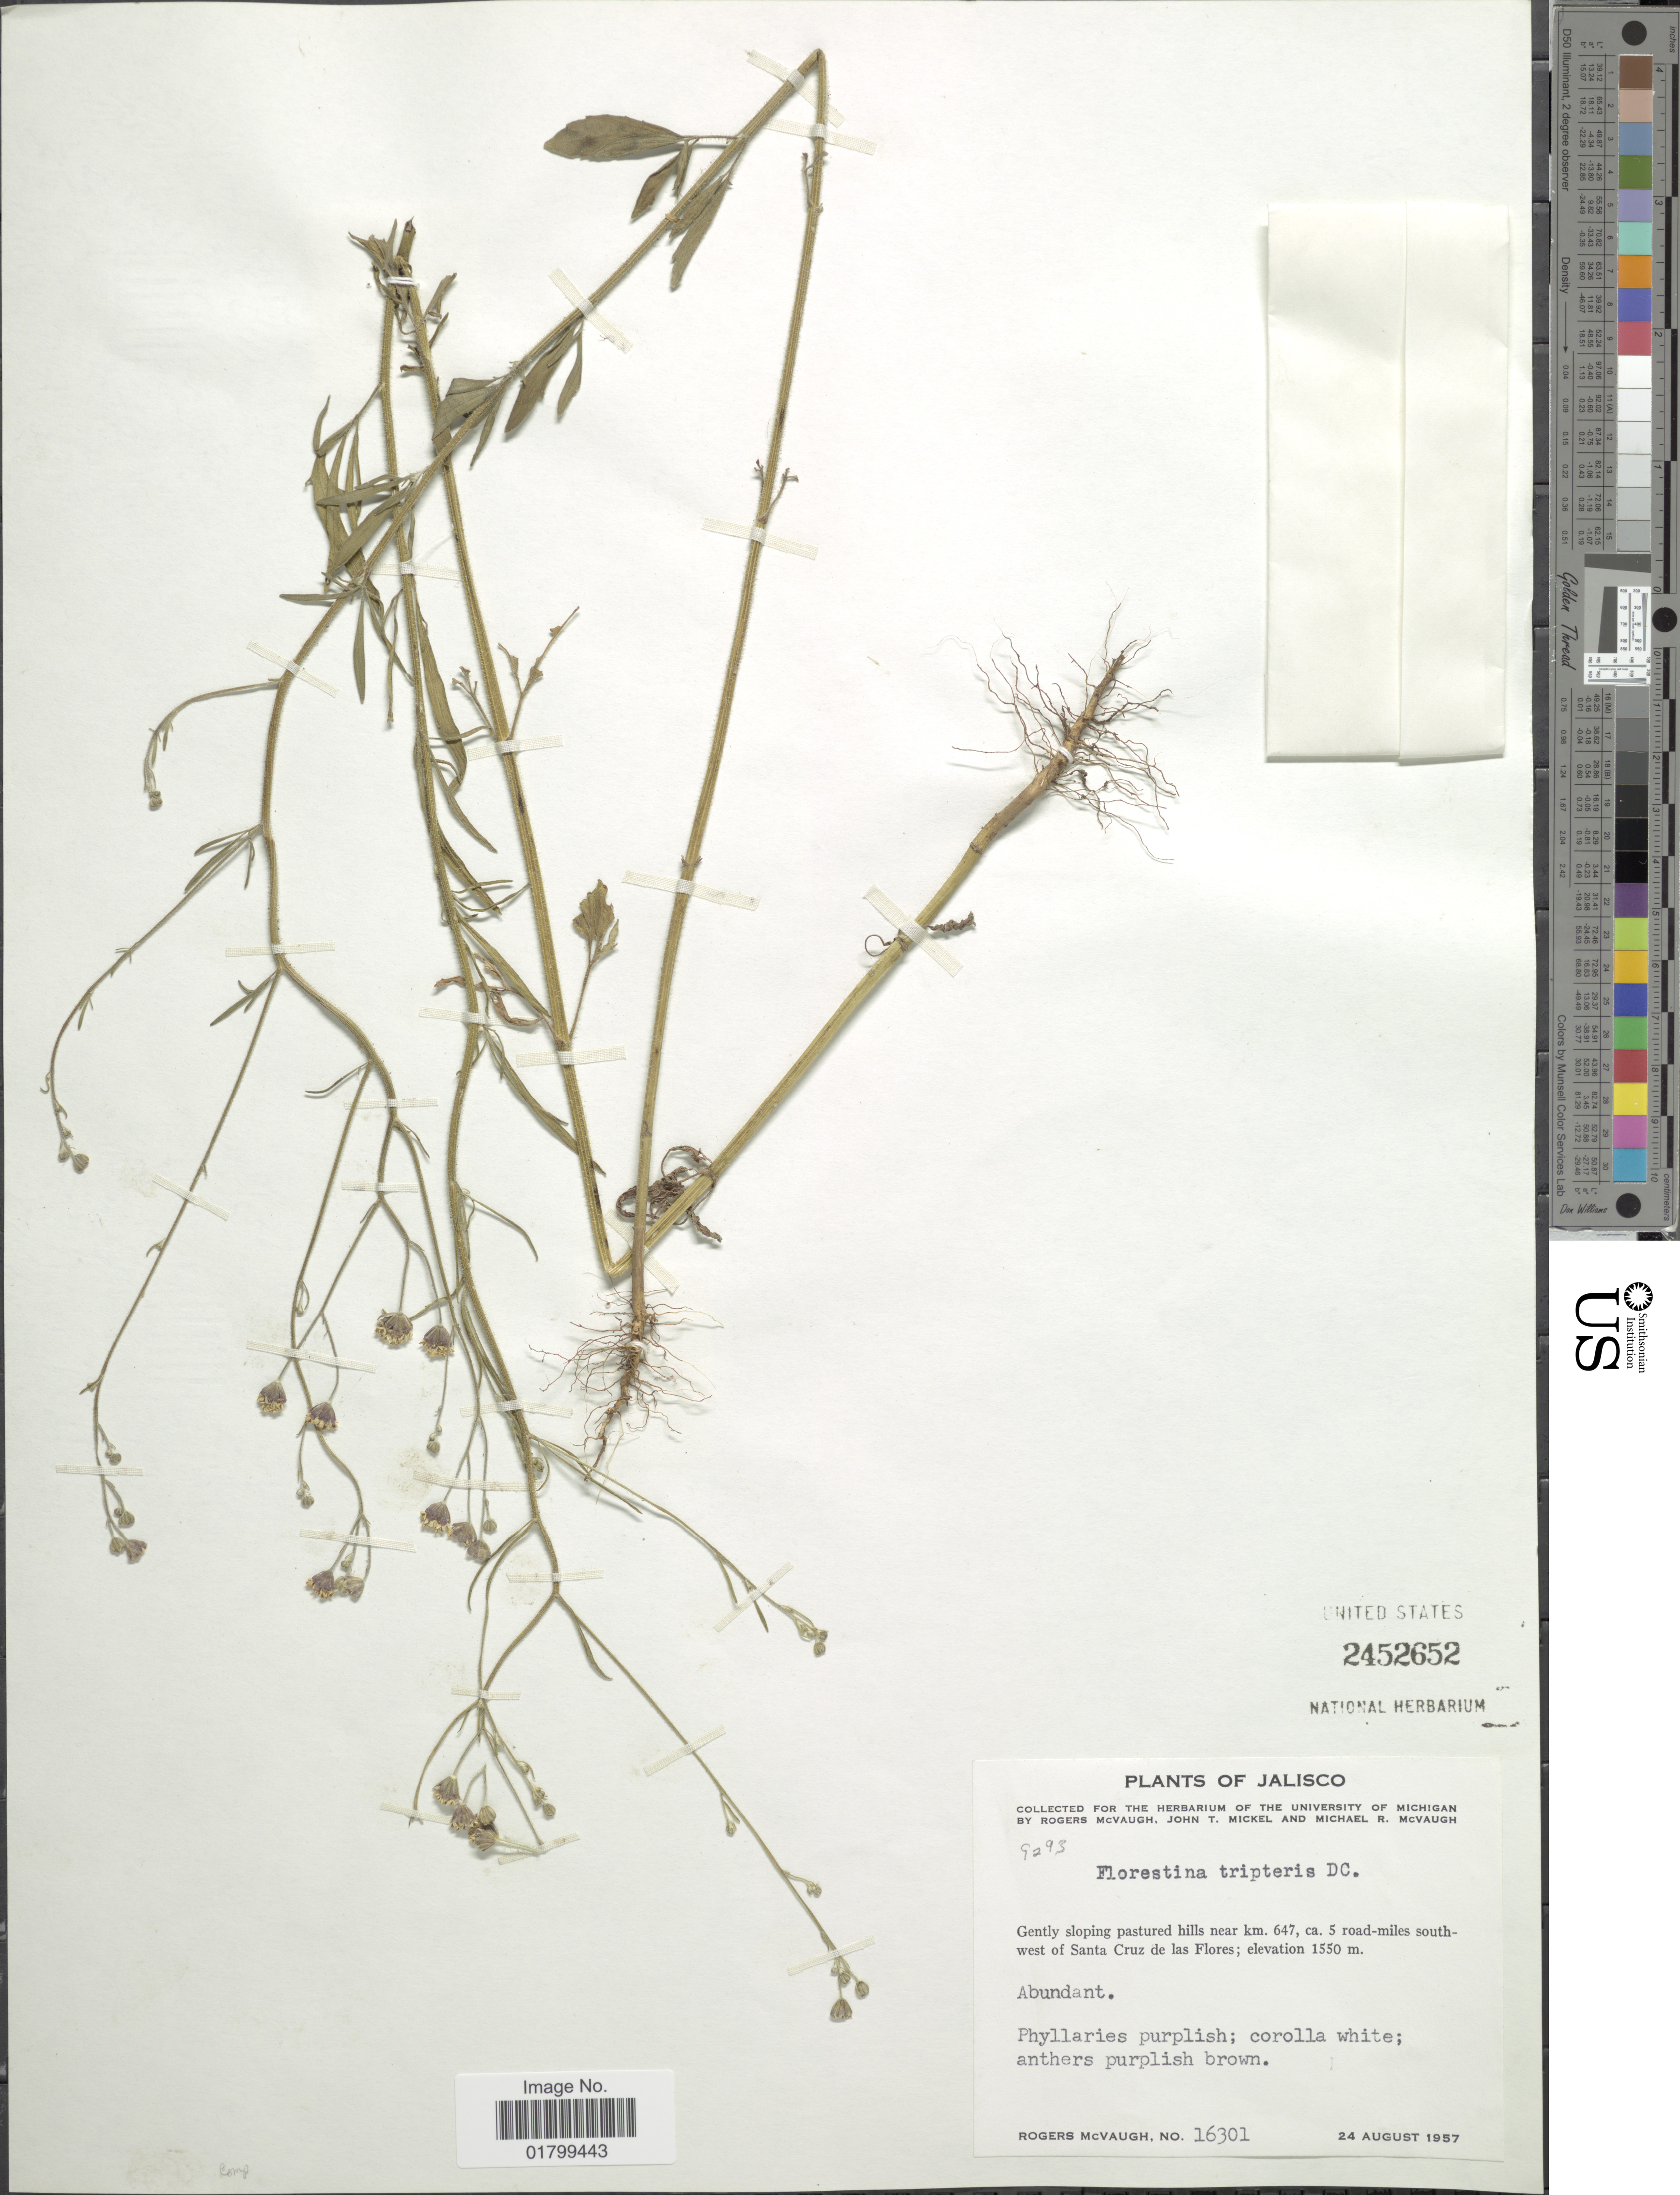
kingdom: Plantae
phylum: Tracheophyta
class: Magnoliopsida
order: Asterales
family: Asteraceae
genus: Florestina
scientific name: Florestina tripteris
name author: DC.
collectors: R. McVaugh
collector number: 16301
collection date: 1957-08-24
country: Mexico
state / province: Jalisco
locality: Near km 647, ca. 5 road-miles south-west of Santa Cruz de las Flores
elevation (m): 1550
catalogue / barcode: US 2452652